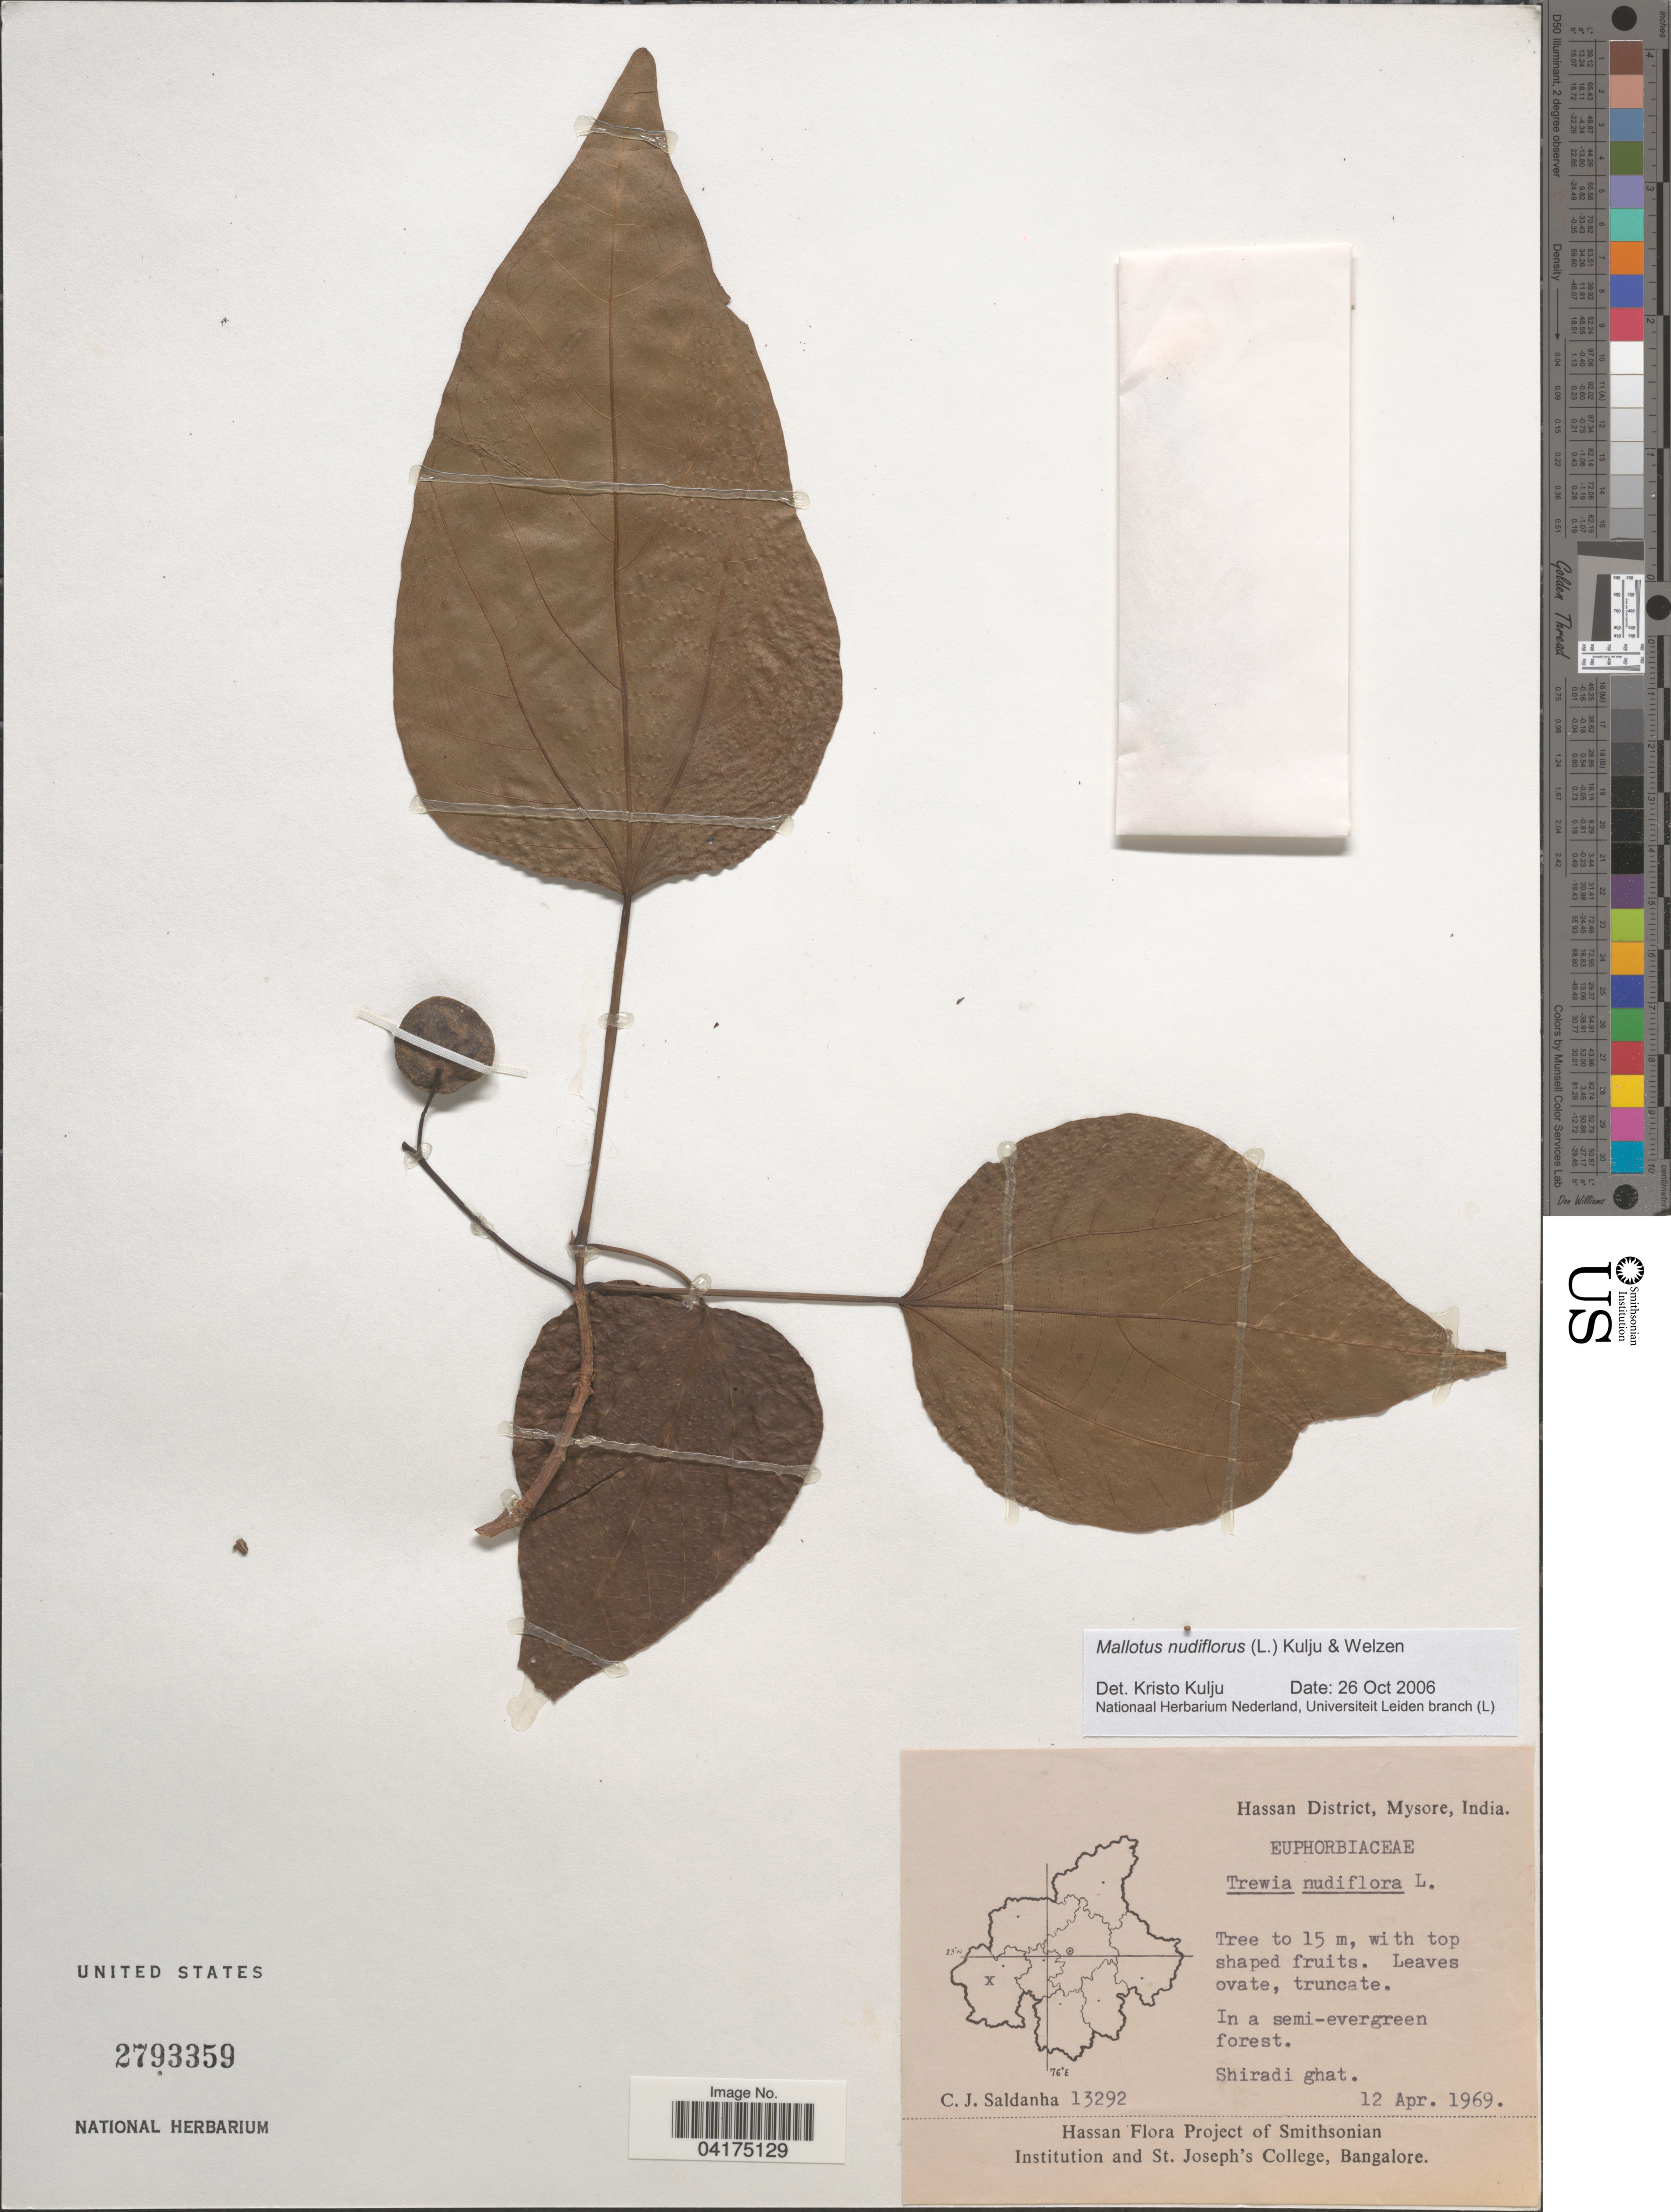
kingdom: Plantae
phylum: Tracheophyta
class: Magnoliopsida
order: Malpighiales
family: Euphorbiaceae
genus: Mallotus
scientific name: Mallotus nudiflorus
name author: (L.) Kulju & Welzen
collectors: C. J. Saldanha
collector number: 13292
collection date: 1969-04-12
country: India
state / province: Karnataka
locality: Hassan District, Mysore. Shiradi ghat.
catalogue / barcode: US 2793359